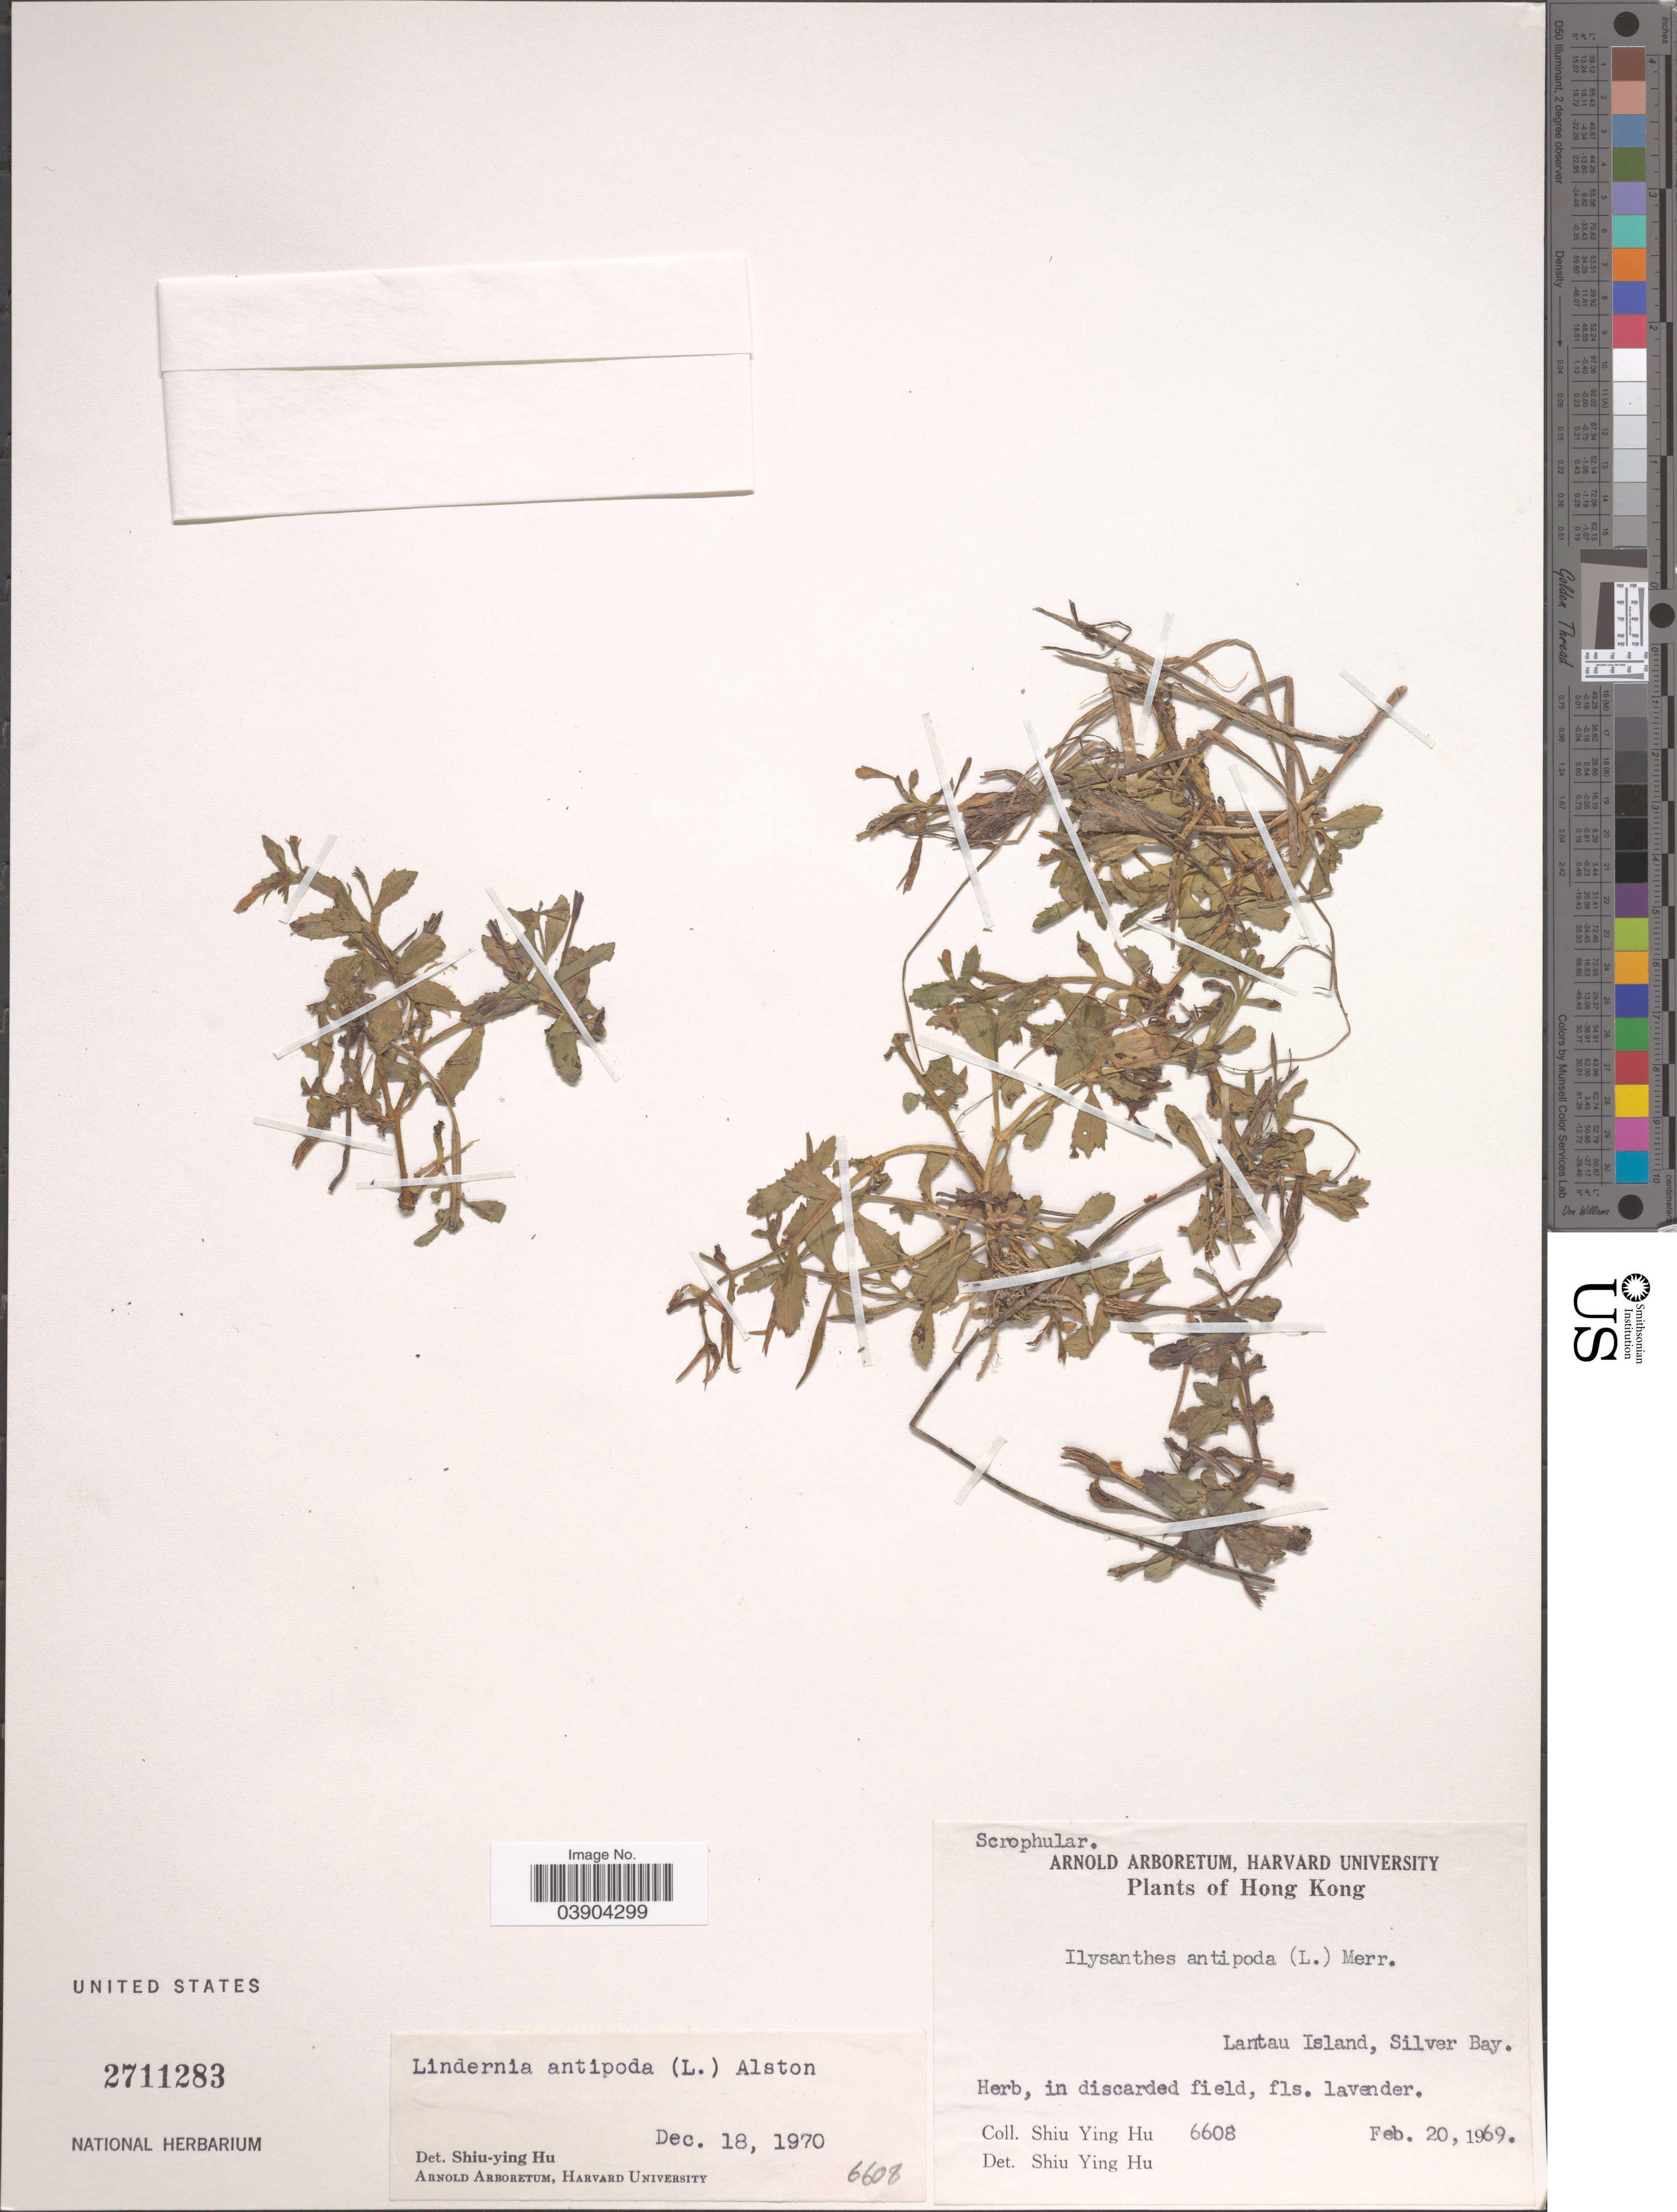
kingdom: Plantae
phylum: Tracheophyta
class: Magnoliopsida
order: Lamiales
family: Linderniaceae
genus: Lindernia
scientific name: Lindernia antipoda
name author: (L.) Alston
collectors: S. Y. Hu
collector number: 6608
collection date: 1969-02-20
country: China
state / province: Hong Kong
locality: Lantau Island, Silver Bay.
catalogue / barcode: US 2711283